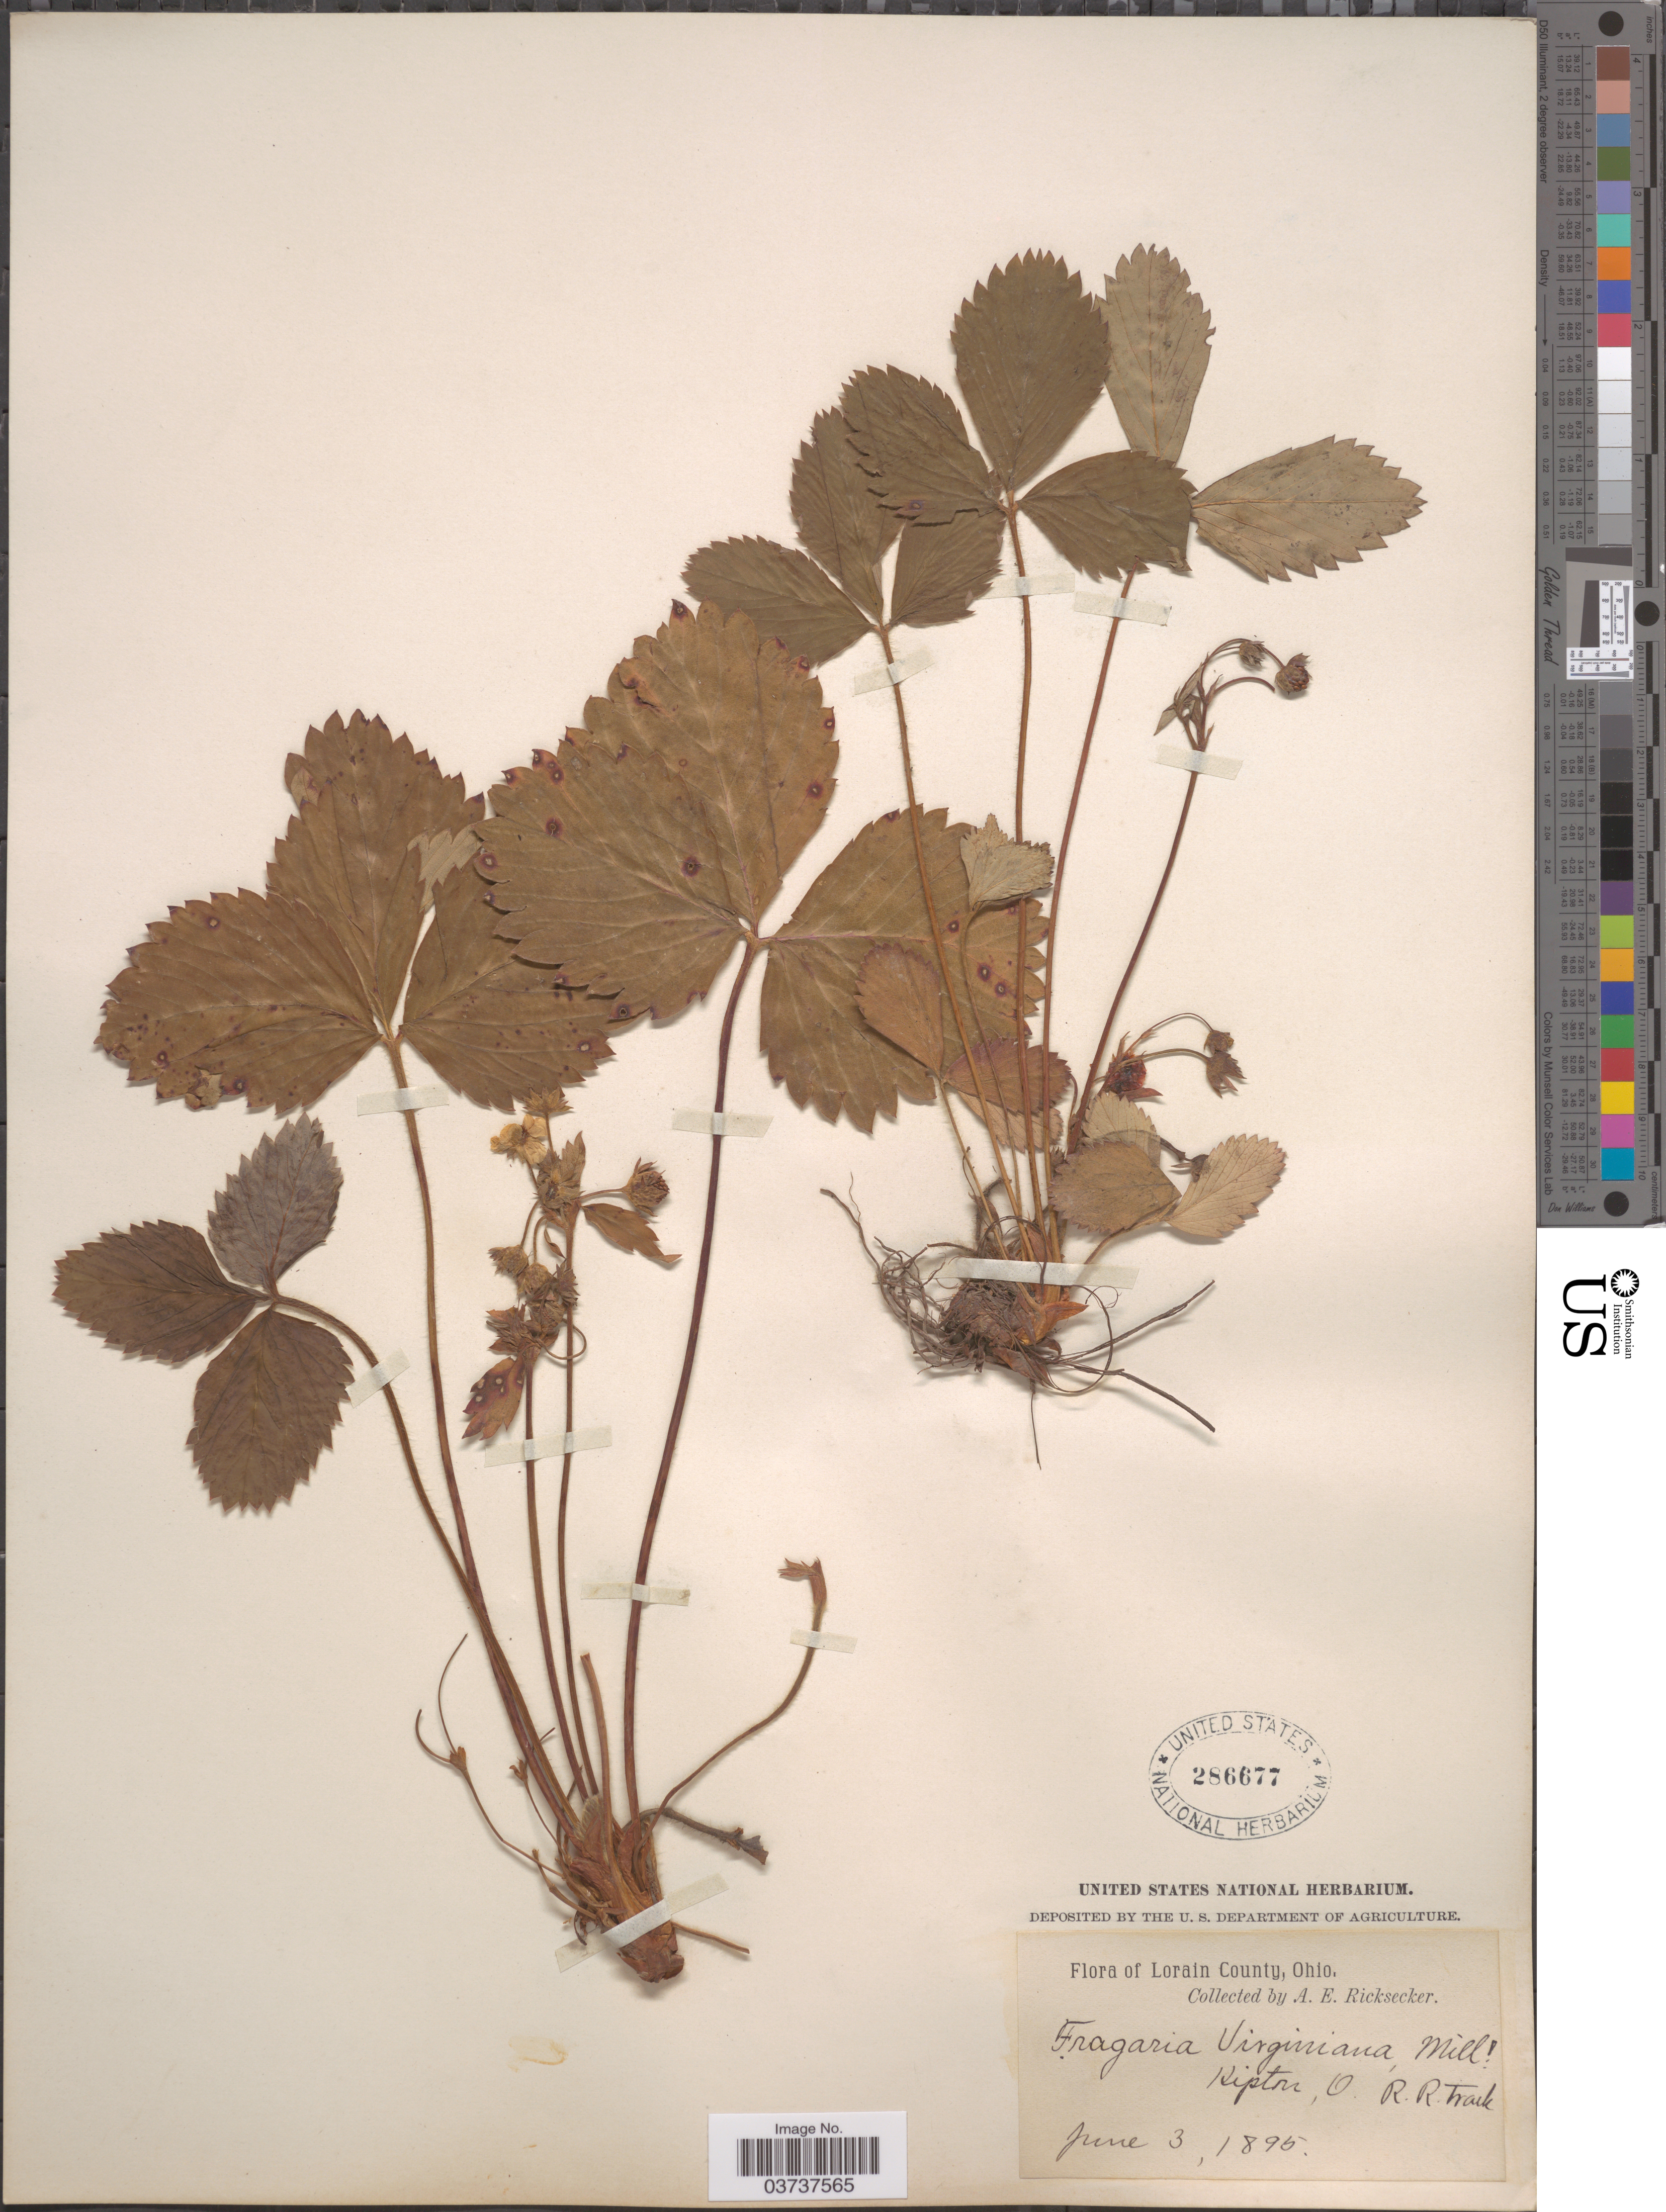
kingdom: Plantae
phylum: Tracheophyta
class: Magnoliopsida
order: Rosales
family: Rosaceae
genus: Fragaria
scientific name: Fragaria virginiana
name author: Mill.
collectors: A. E. Ricksecker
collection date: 1895-06-03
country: United States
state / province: Ohio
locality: Lorain County. Kipton, R. R. Track.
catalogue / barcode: US 286677